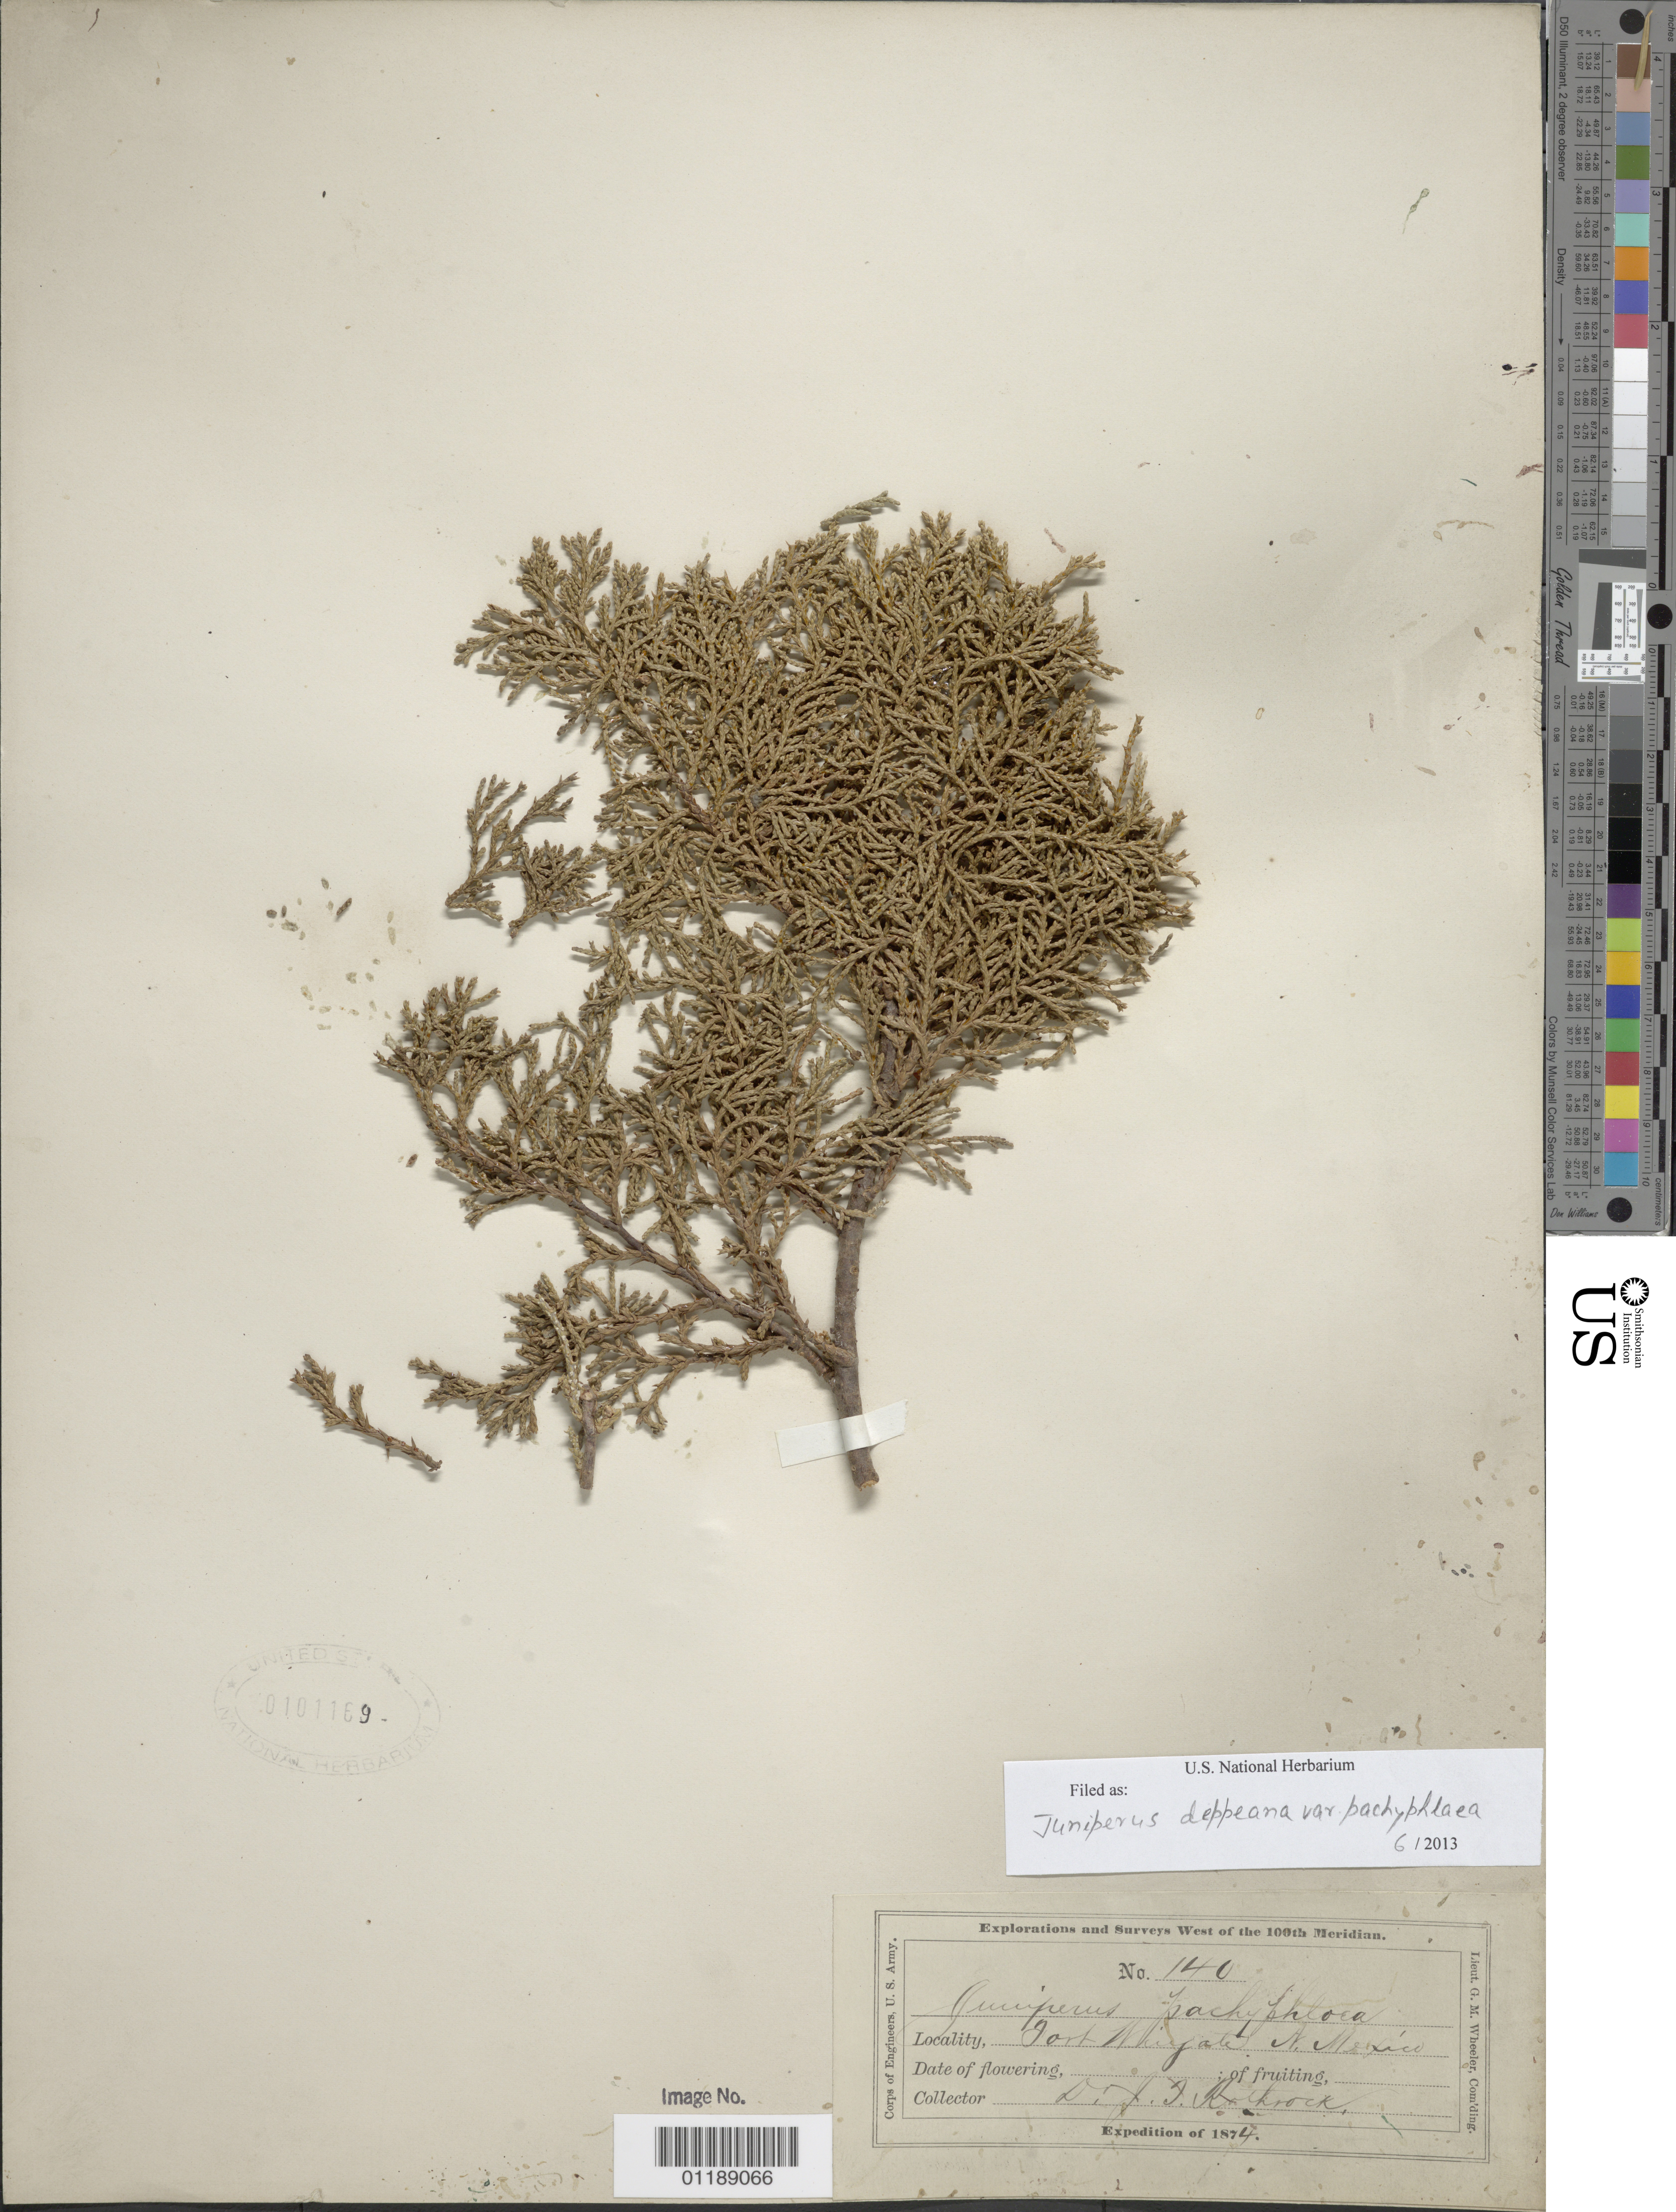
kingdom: Plantae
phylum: Tracheophyta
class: Pinopsida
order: Pinales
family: Cupressaceae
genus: Juniperus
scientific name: Juniperus deppeana var. pachyphlaea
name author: (Torr.) Martínez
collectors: J. T. Rothrock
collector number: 140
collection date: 1874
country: United States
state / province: New Mexico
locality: Fort Wingate.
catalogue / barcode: US 101169